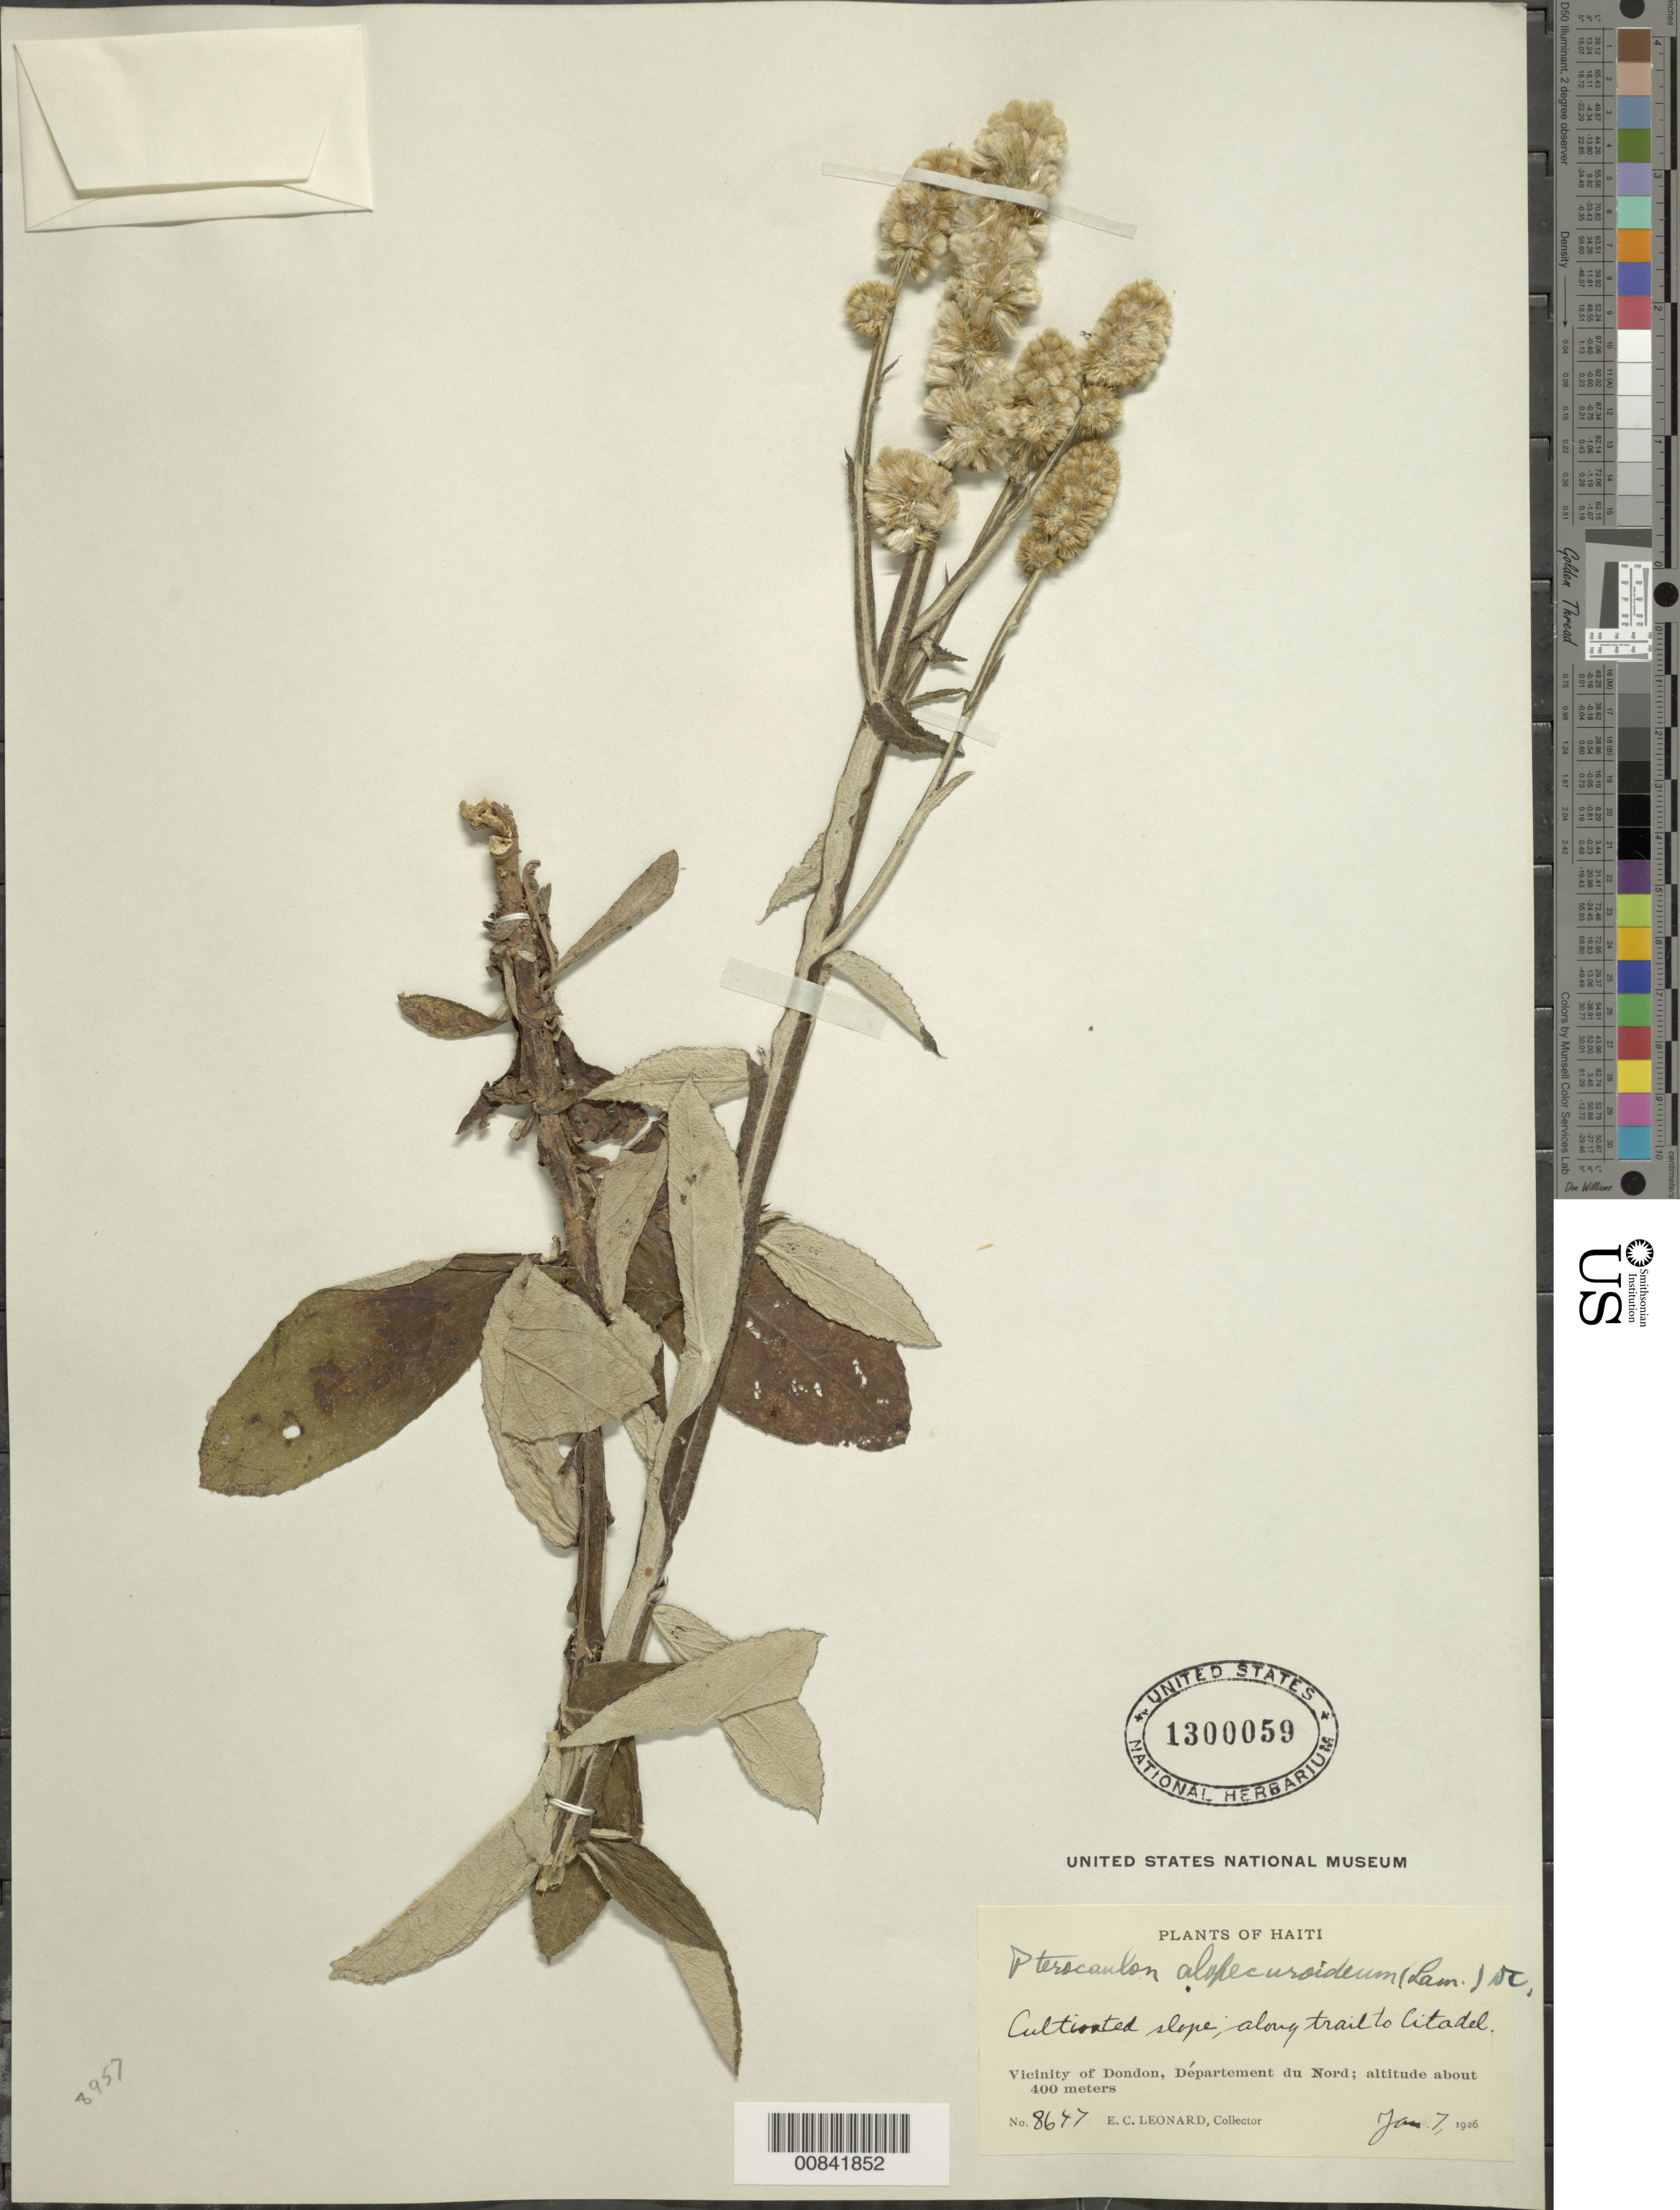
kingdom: Plantae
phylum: Tracheophyta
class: Magnoliopsida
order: Asterales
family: Asteraceae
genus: Pterocaulon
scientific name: Pterocaulon alopecuroides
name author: (Lam.) DC.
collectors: E. C. Leonard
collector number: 8647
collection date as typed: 07 Jan 1926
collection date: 1926-01-07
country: Haiti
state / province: Nord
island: Hispaniola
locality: Vicinity of Dondon, along trail to Citadel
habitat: Cultivated slope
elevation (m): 400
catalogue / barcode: US 1300059